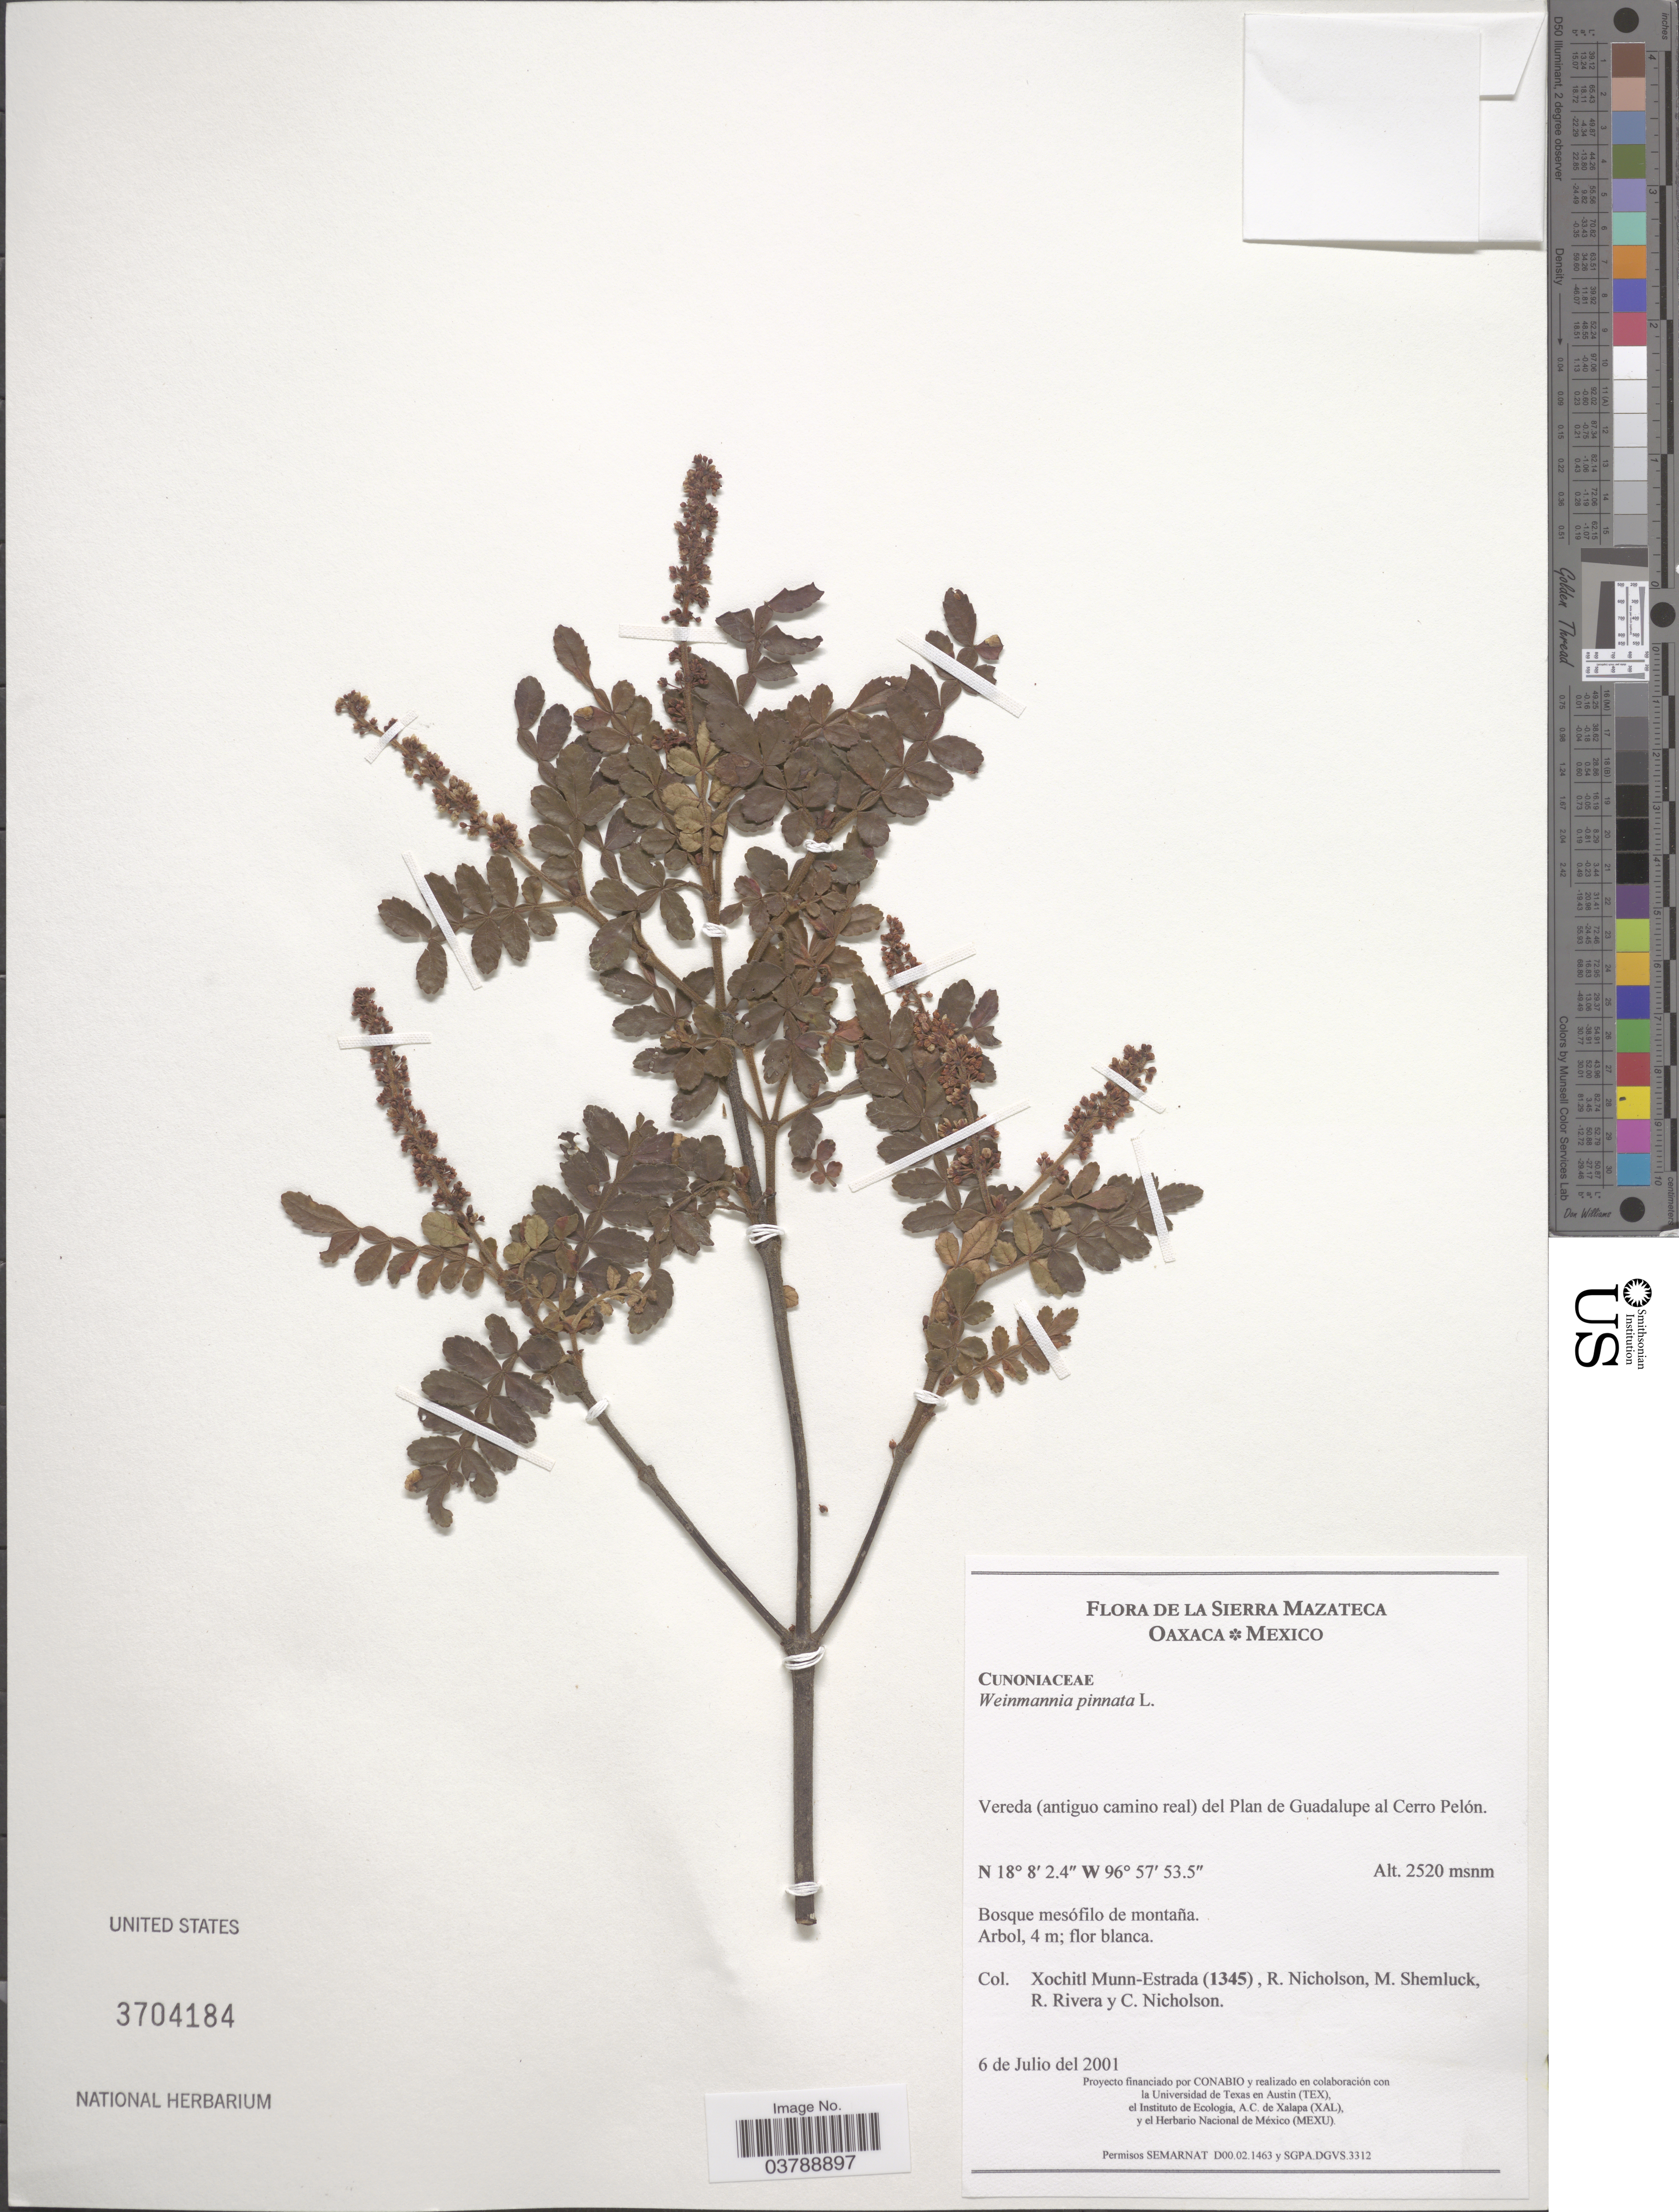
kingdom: Plantae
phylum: Tracheophyta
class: Magnoliopsida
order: Oxalidales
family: Cunoniaceae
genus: Weinmannia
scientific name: Weinmannia pinnata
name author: L.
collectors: X. Munn-Estrada, R. Nicholson, M. Shemluck, R. Rivera & C. Nicholson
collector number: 1345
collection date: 2001-07-06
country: Mexico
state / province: Oaxaca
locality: Sierra Mazateca. Vereda (antiguo camino real) del Plan de Guadalupe al Cerro Pelón.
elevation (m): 2520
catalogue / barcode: US 3704184